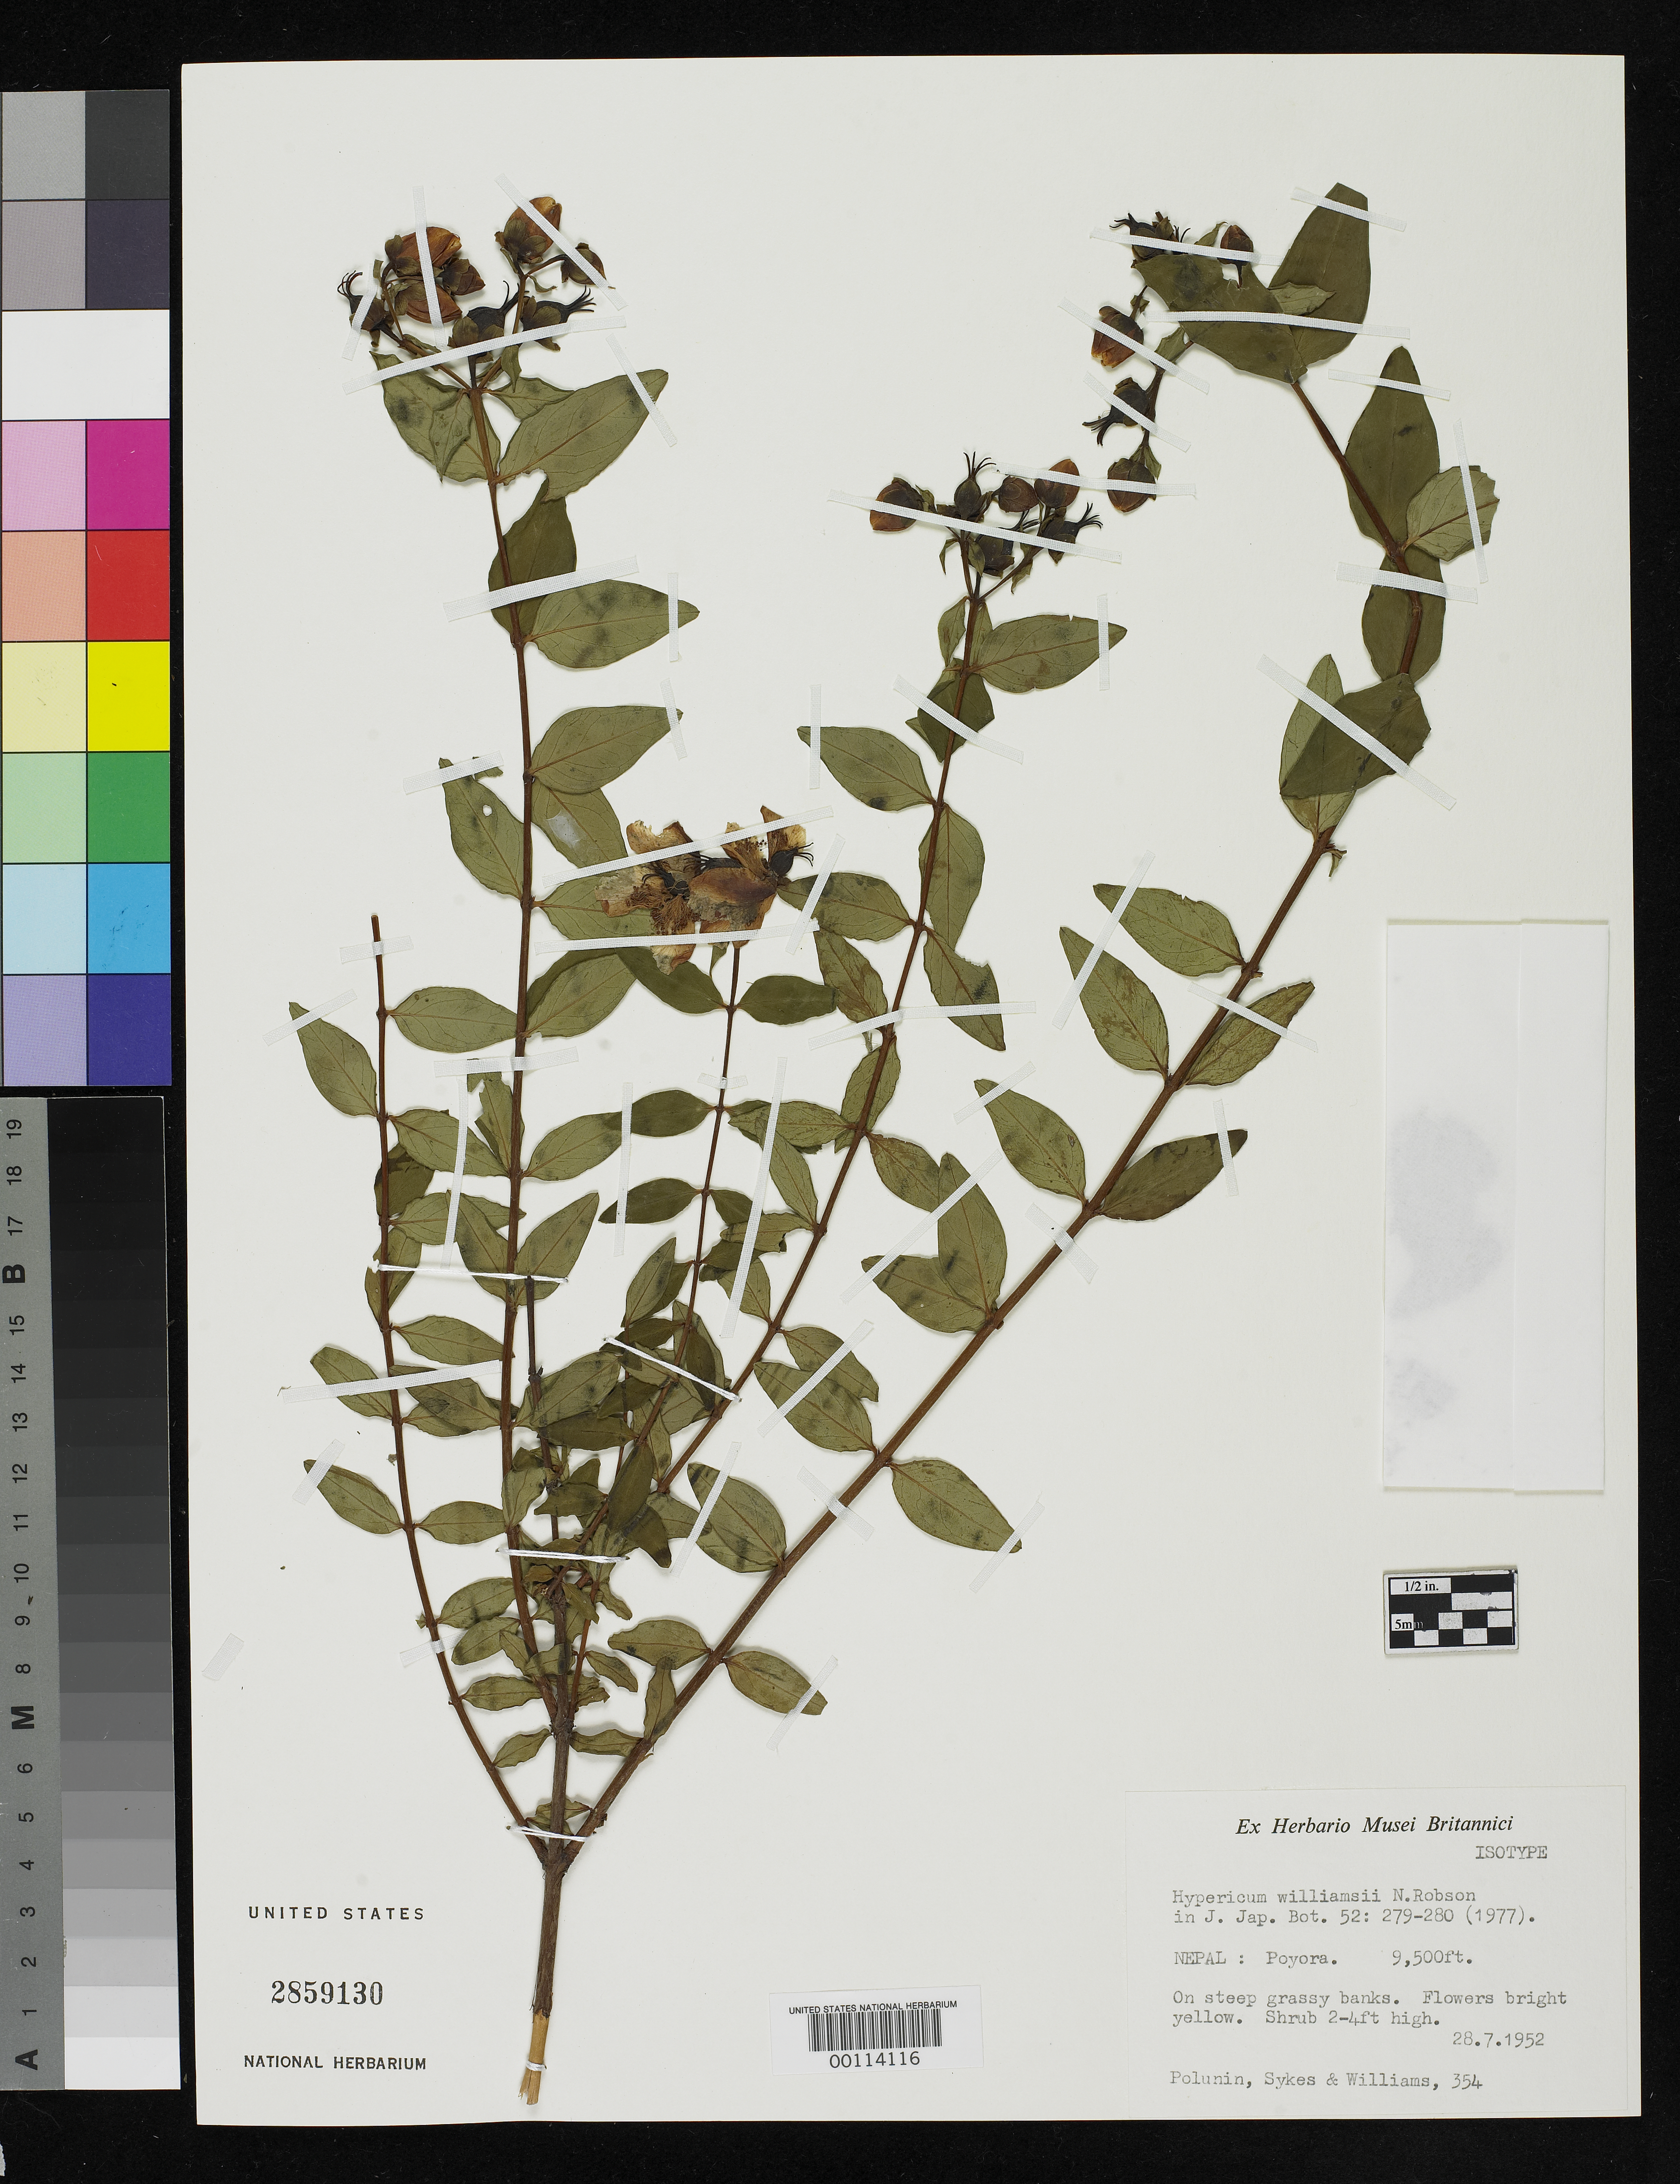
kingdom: Plantae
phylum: Tracheophyta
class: Magnoliopsida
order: Malpighiales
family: Hypericaceae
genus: Hypericum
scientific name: Hypericum williamsii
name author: N. Robson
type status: Isotype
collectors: O. V. Polunin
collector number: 354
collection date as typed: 28 Jul 1952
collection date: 1952-07-28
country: Nepal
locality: Poyora; alt. 9500 Ft.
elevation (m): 2896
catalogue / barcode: US 2859130